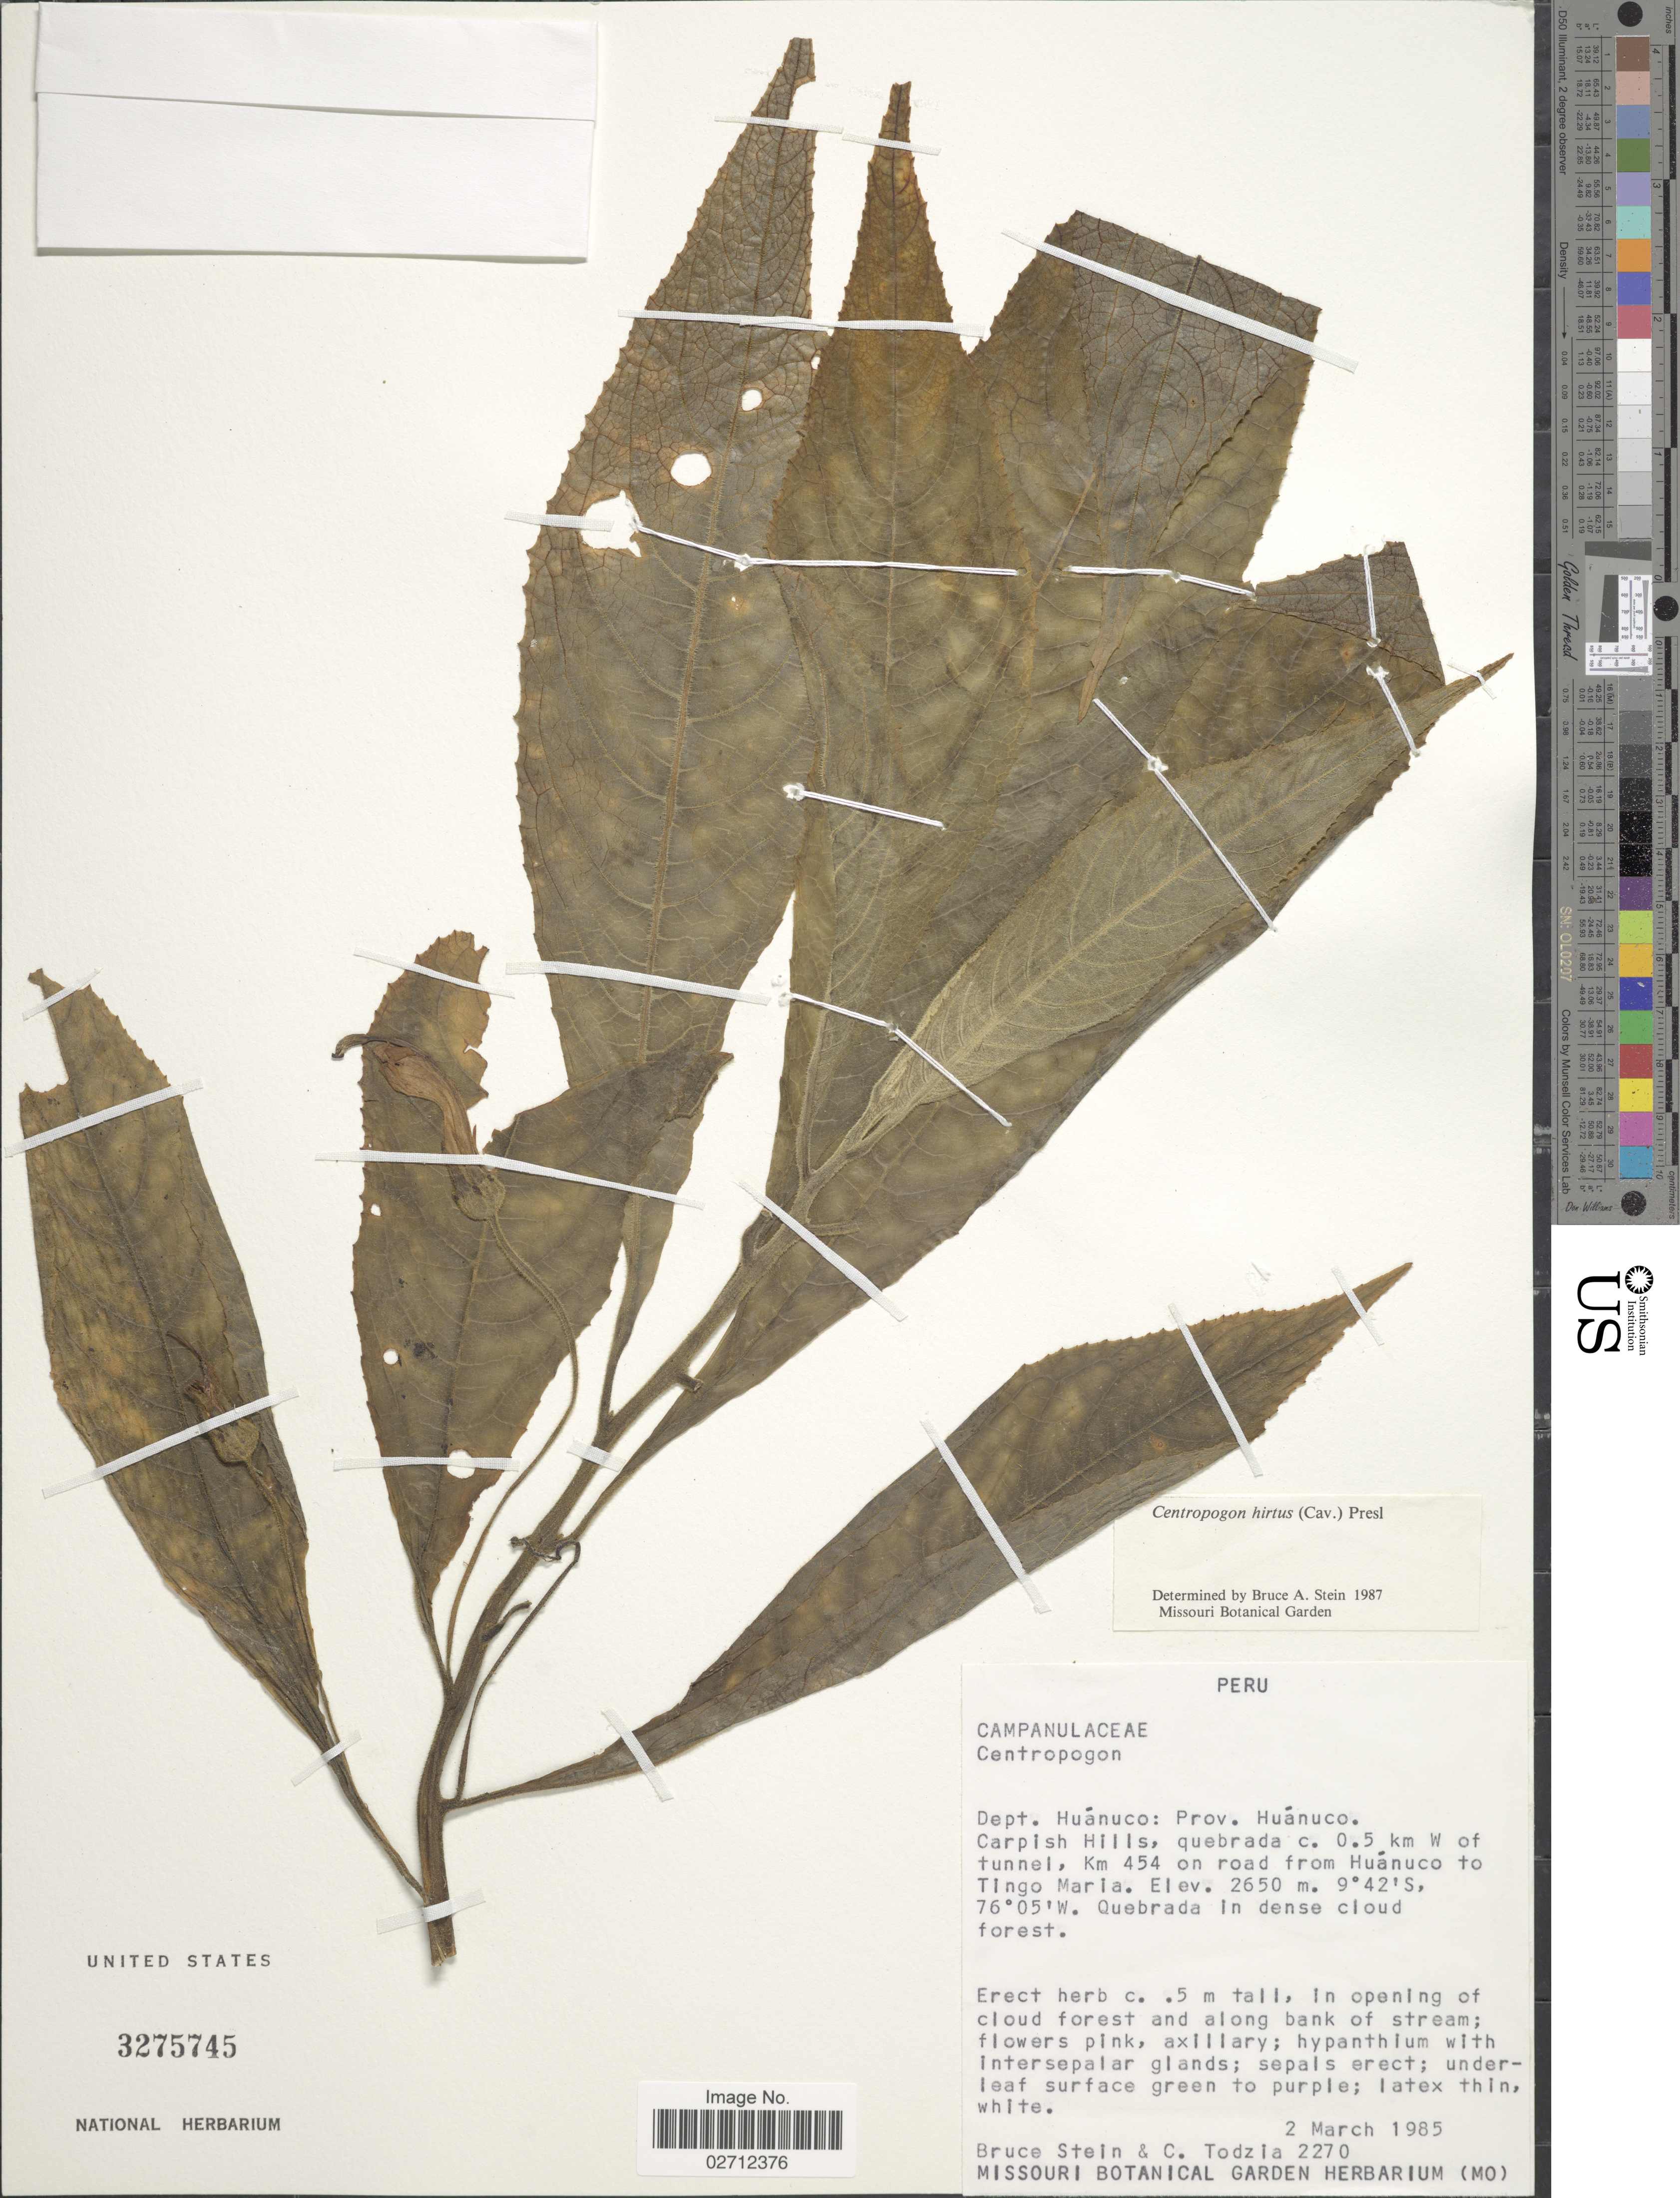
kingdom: Plantae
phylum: Tracheophyta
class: Magnoliopsida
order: Asterales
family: Campanulaceae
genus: Centropogon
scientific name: Centropogon hirtus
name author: (G. Don) C. Presl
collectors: B. A. Stein & C. A. Todzia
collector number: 2270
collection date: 1985-03-02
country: Peru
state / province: Huánuco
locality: Dept. Huánuco, Carpish Hills, quebrada c. 0.5 km W of tunnel, Km 454 on road from Huánuco to Tingo Maria. Quebrada in dense cloud forest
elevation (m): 2650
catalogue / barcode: US 3275745